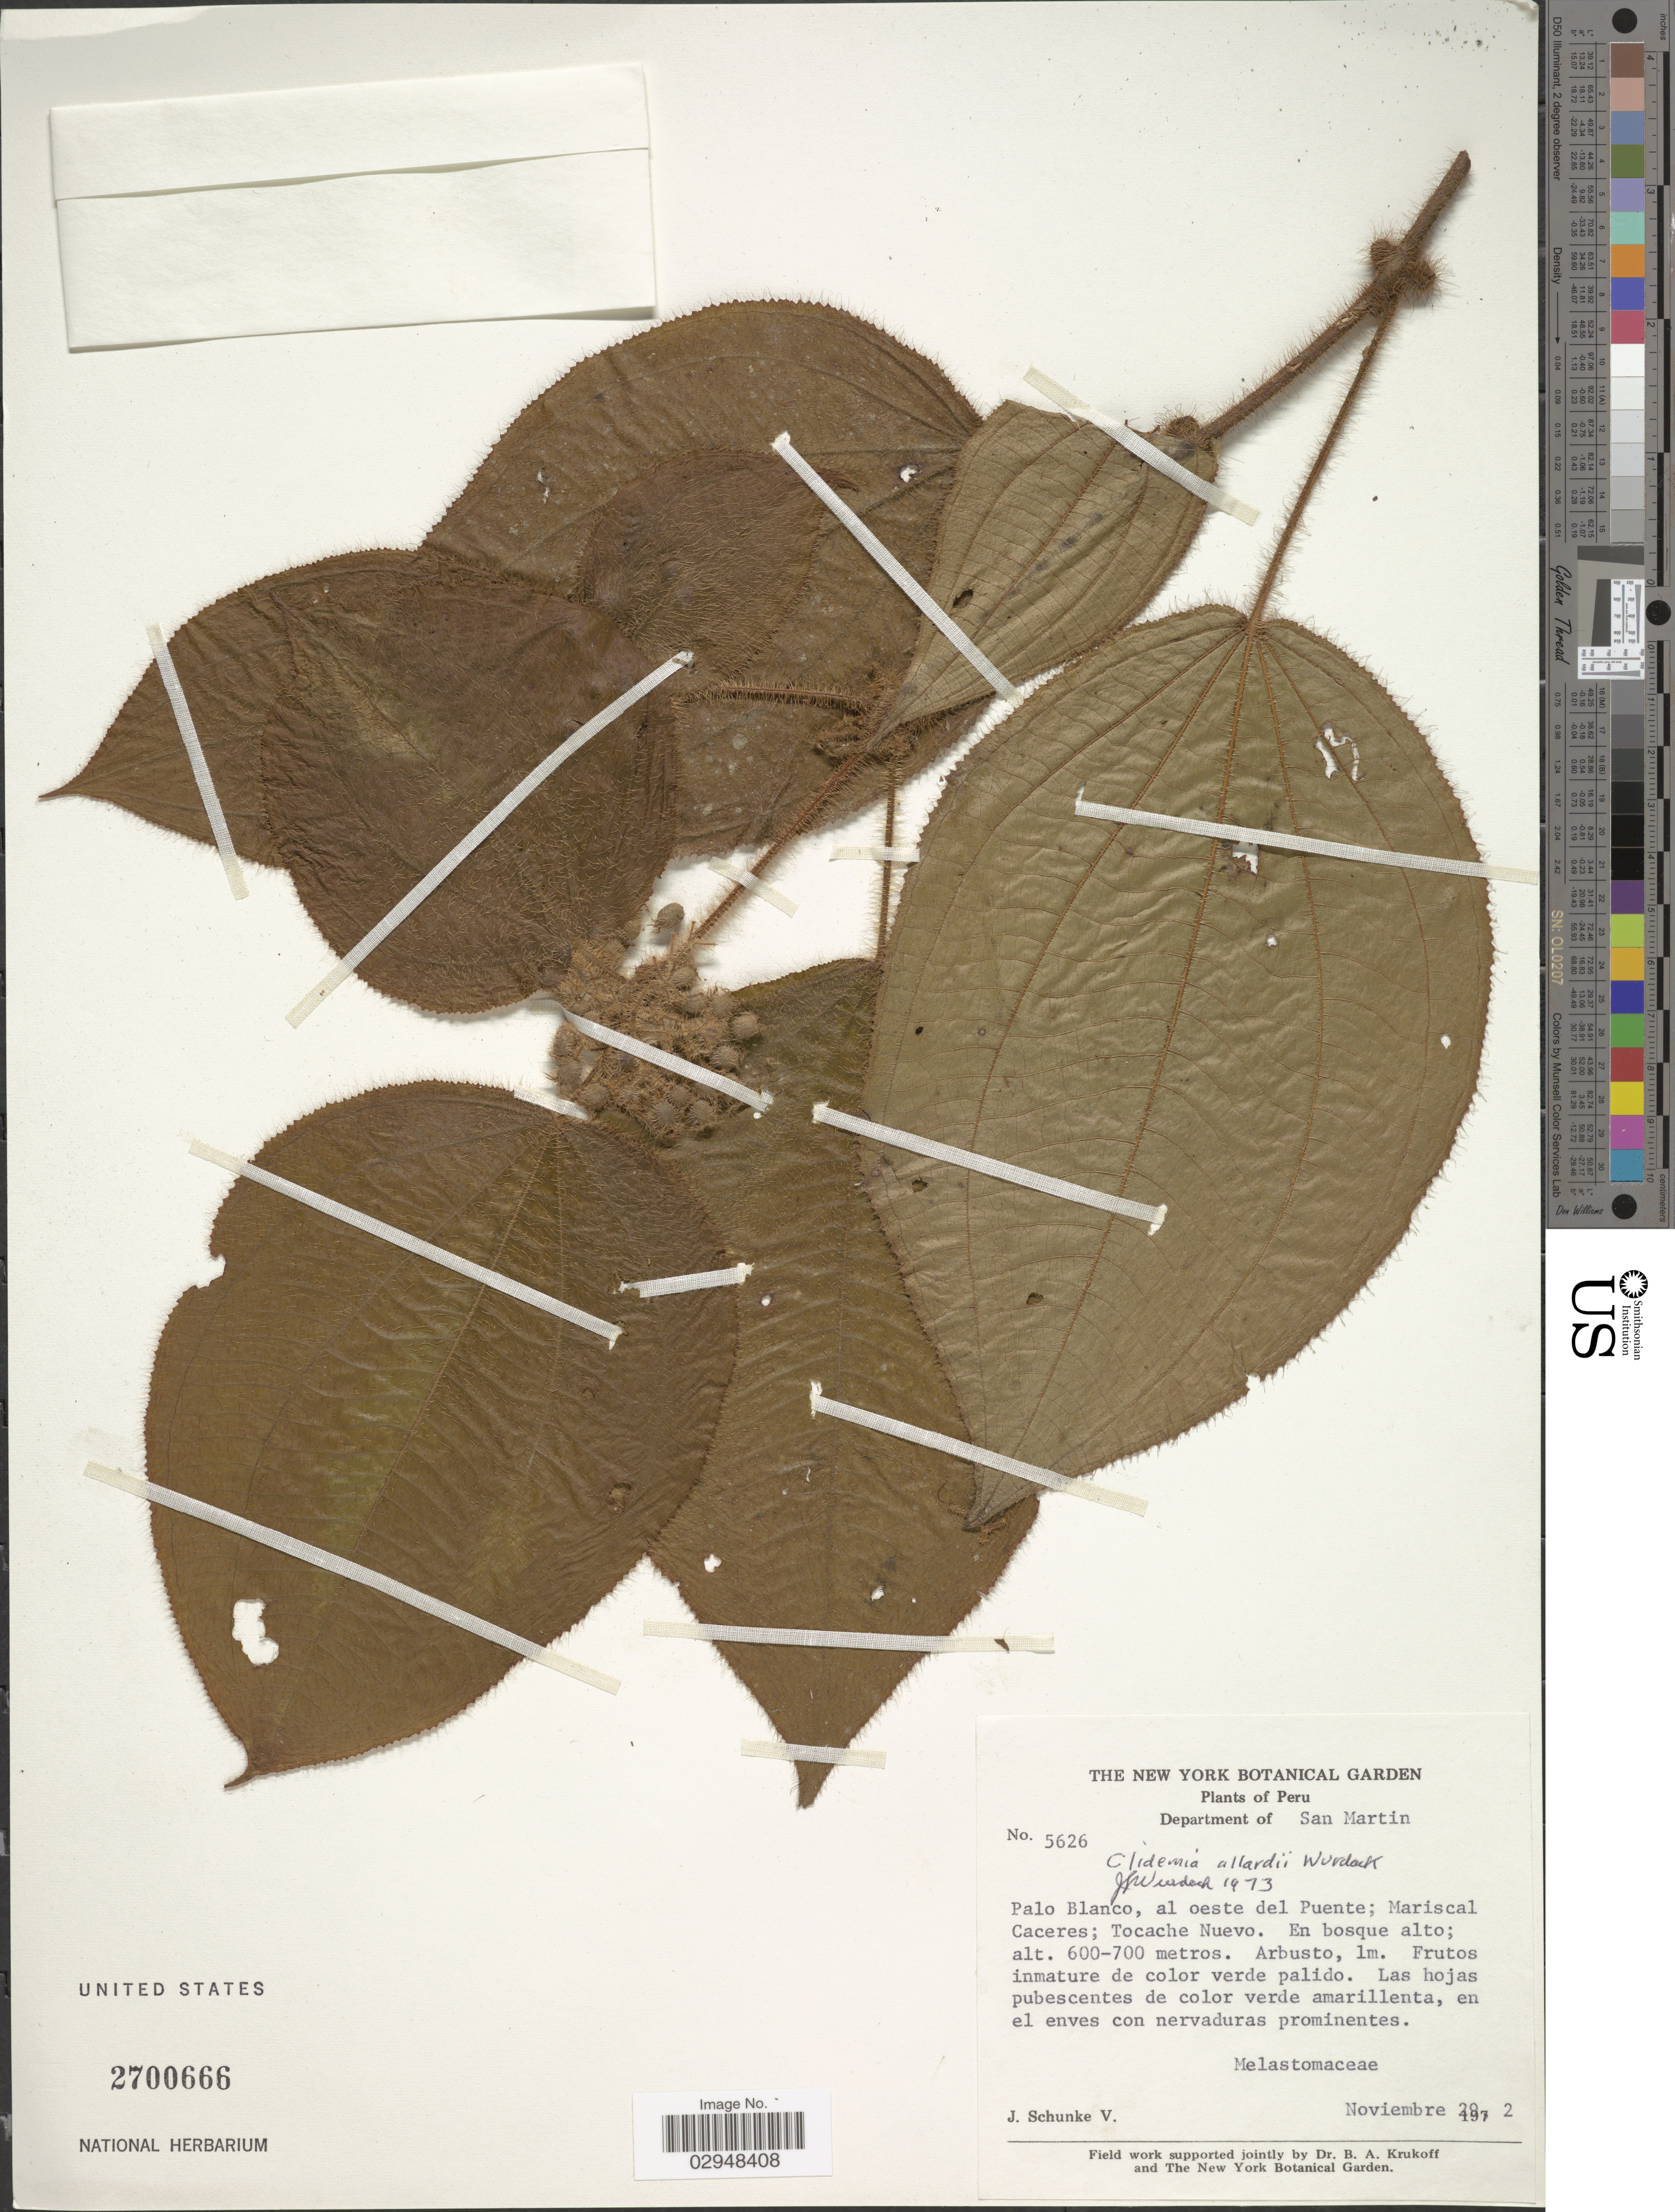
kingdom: Plantae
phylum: Tracheophyta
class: Magnoliopsida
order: Myrtales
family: Melastomataceae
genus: Clidemia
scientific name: Clidemia allardii subsp. allardii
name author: Wurdack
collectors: J. Schunke Vigo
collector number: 5626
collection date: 1972-11-29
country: Peru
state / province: San Martín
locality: Department of San Martin, Palo Blanco, al oeste del Puente, Mariscal Caceres, Tocache Nuevo.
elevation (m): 600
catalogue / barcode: US 2700666